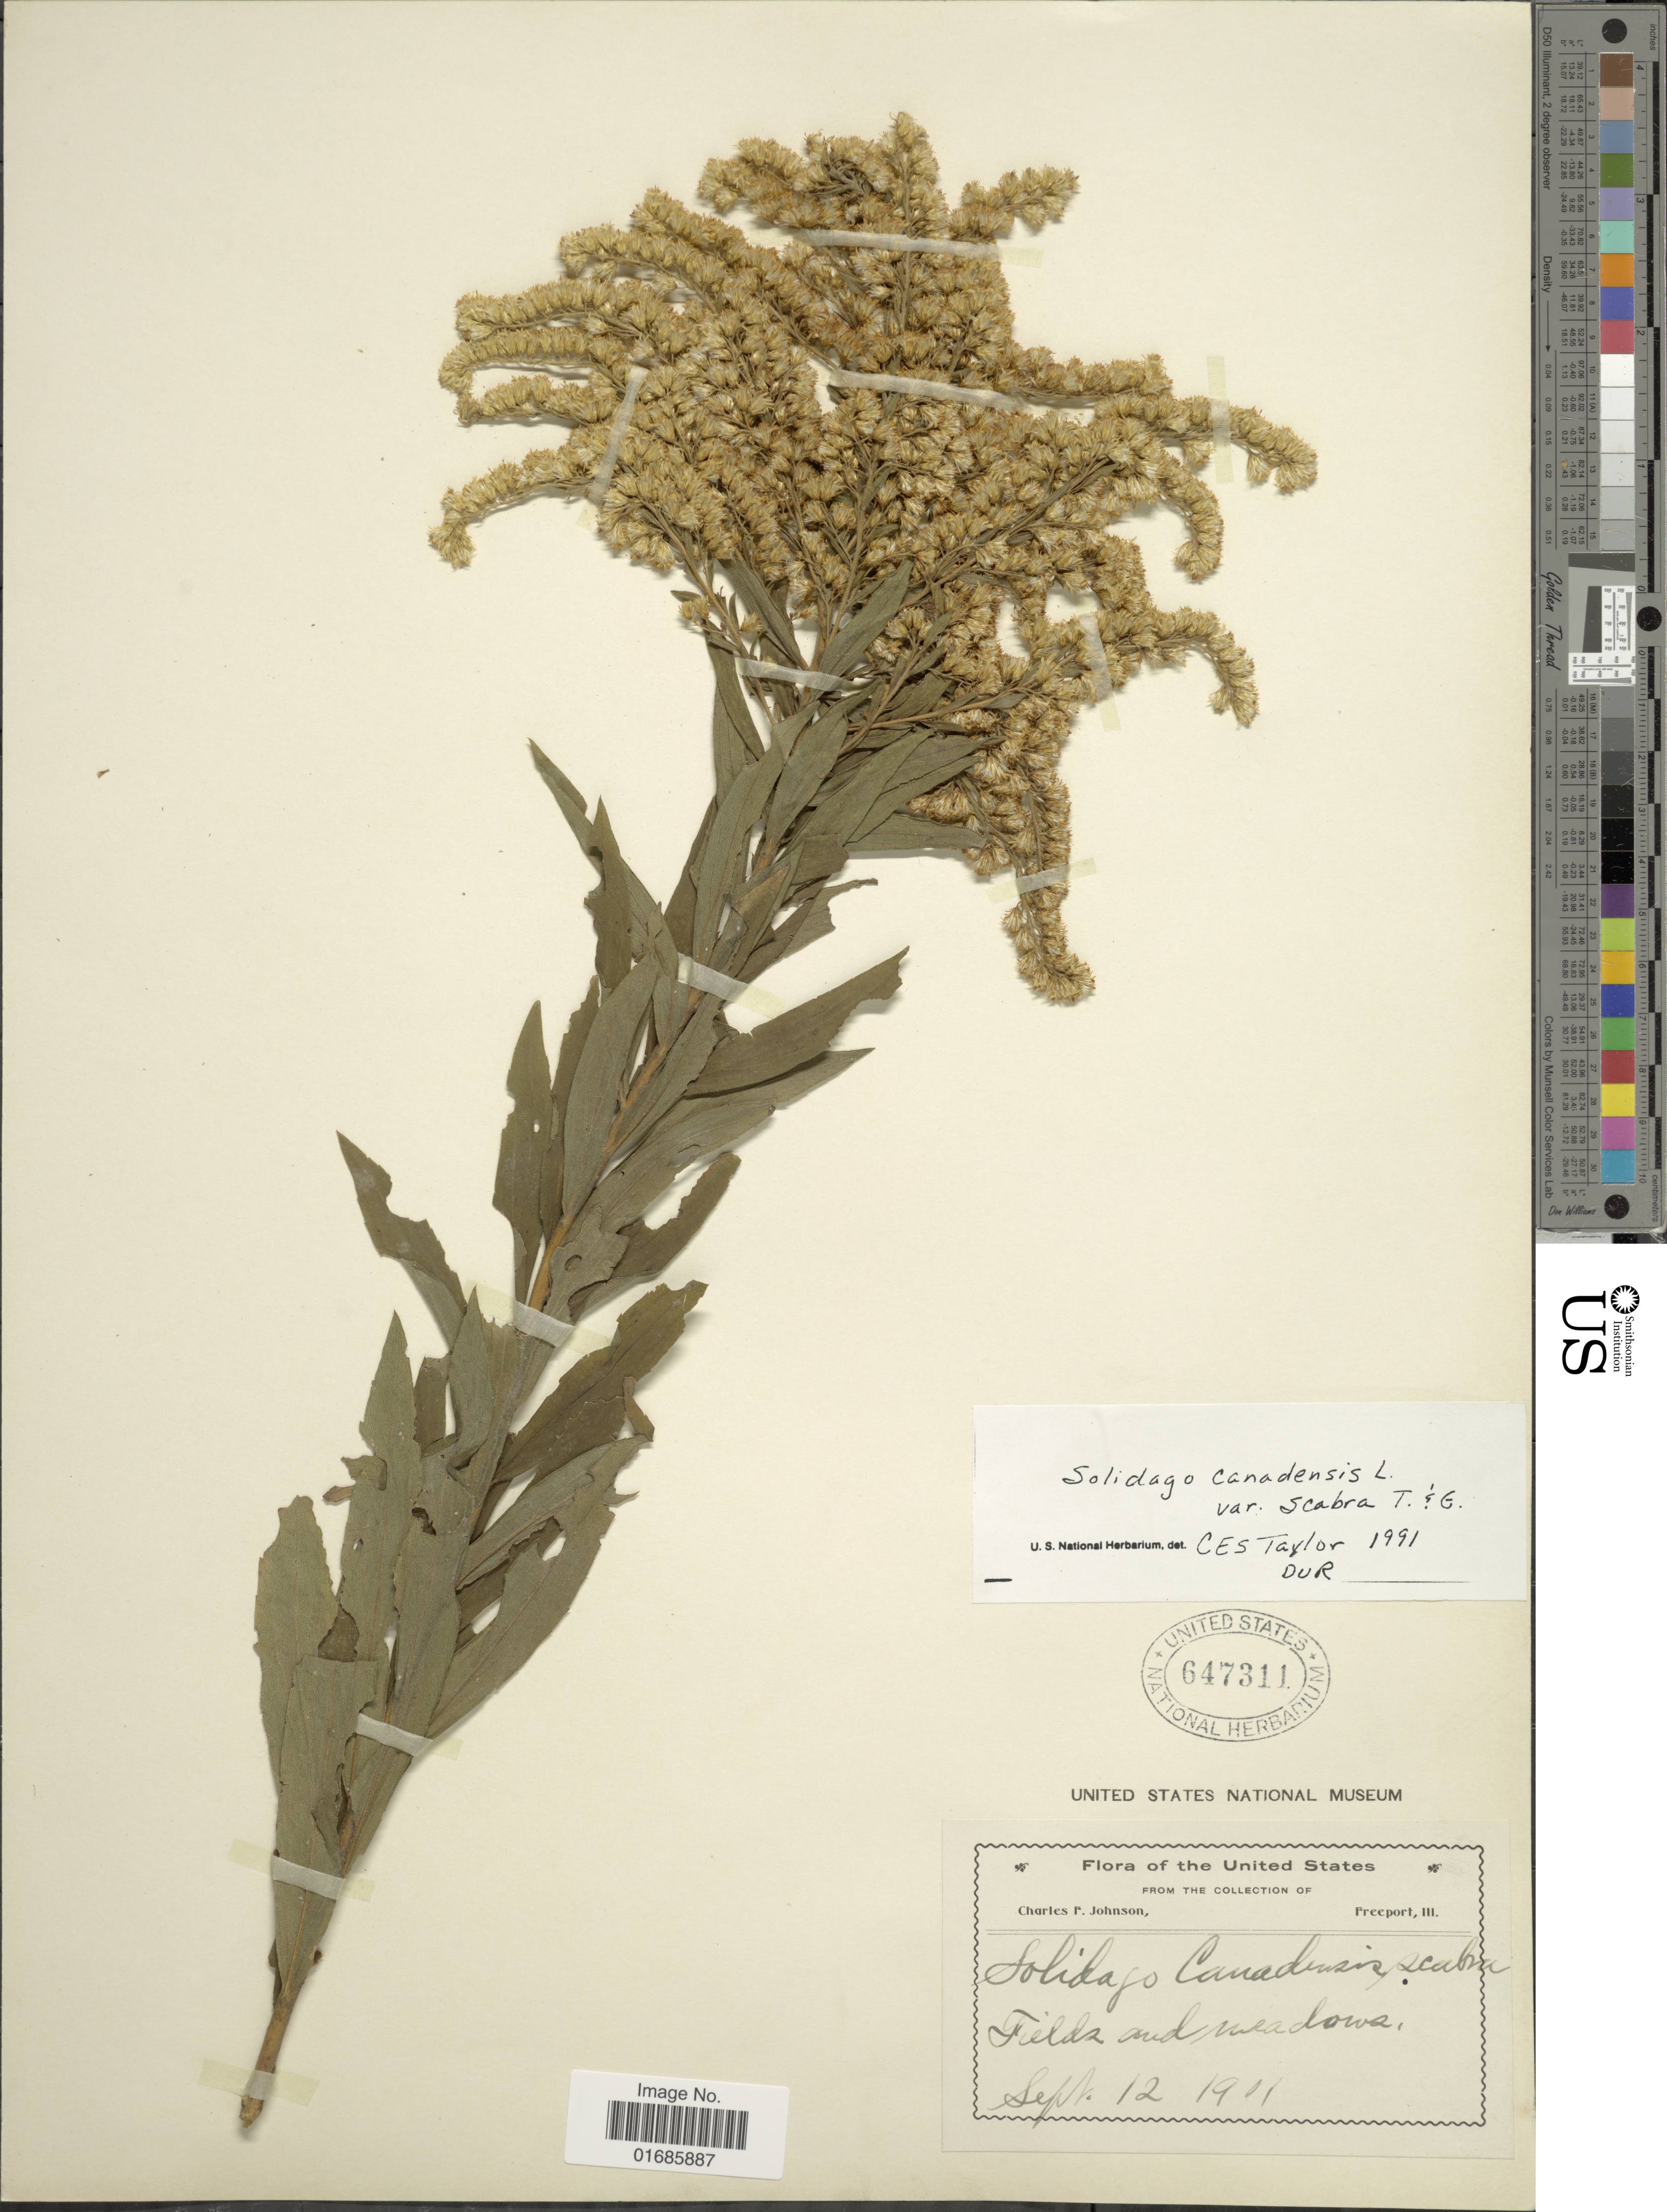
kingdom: Plantae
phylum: Tracheophyta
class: Magnoliopsida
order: Asterales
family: Asteraceae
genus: Solidago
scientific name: Solidago canadensis var. scabra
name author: (Muhl. ex Willd.) Torr. & A. Gray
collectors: C. F. Johnson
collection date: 1911-09-12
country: United States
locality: Fields and meadows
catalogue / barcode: US 647311